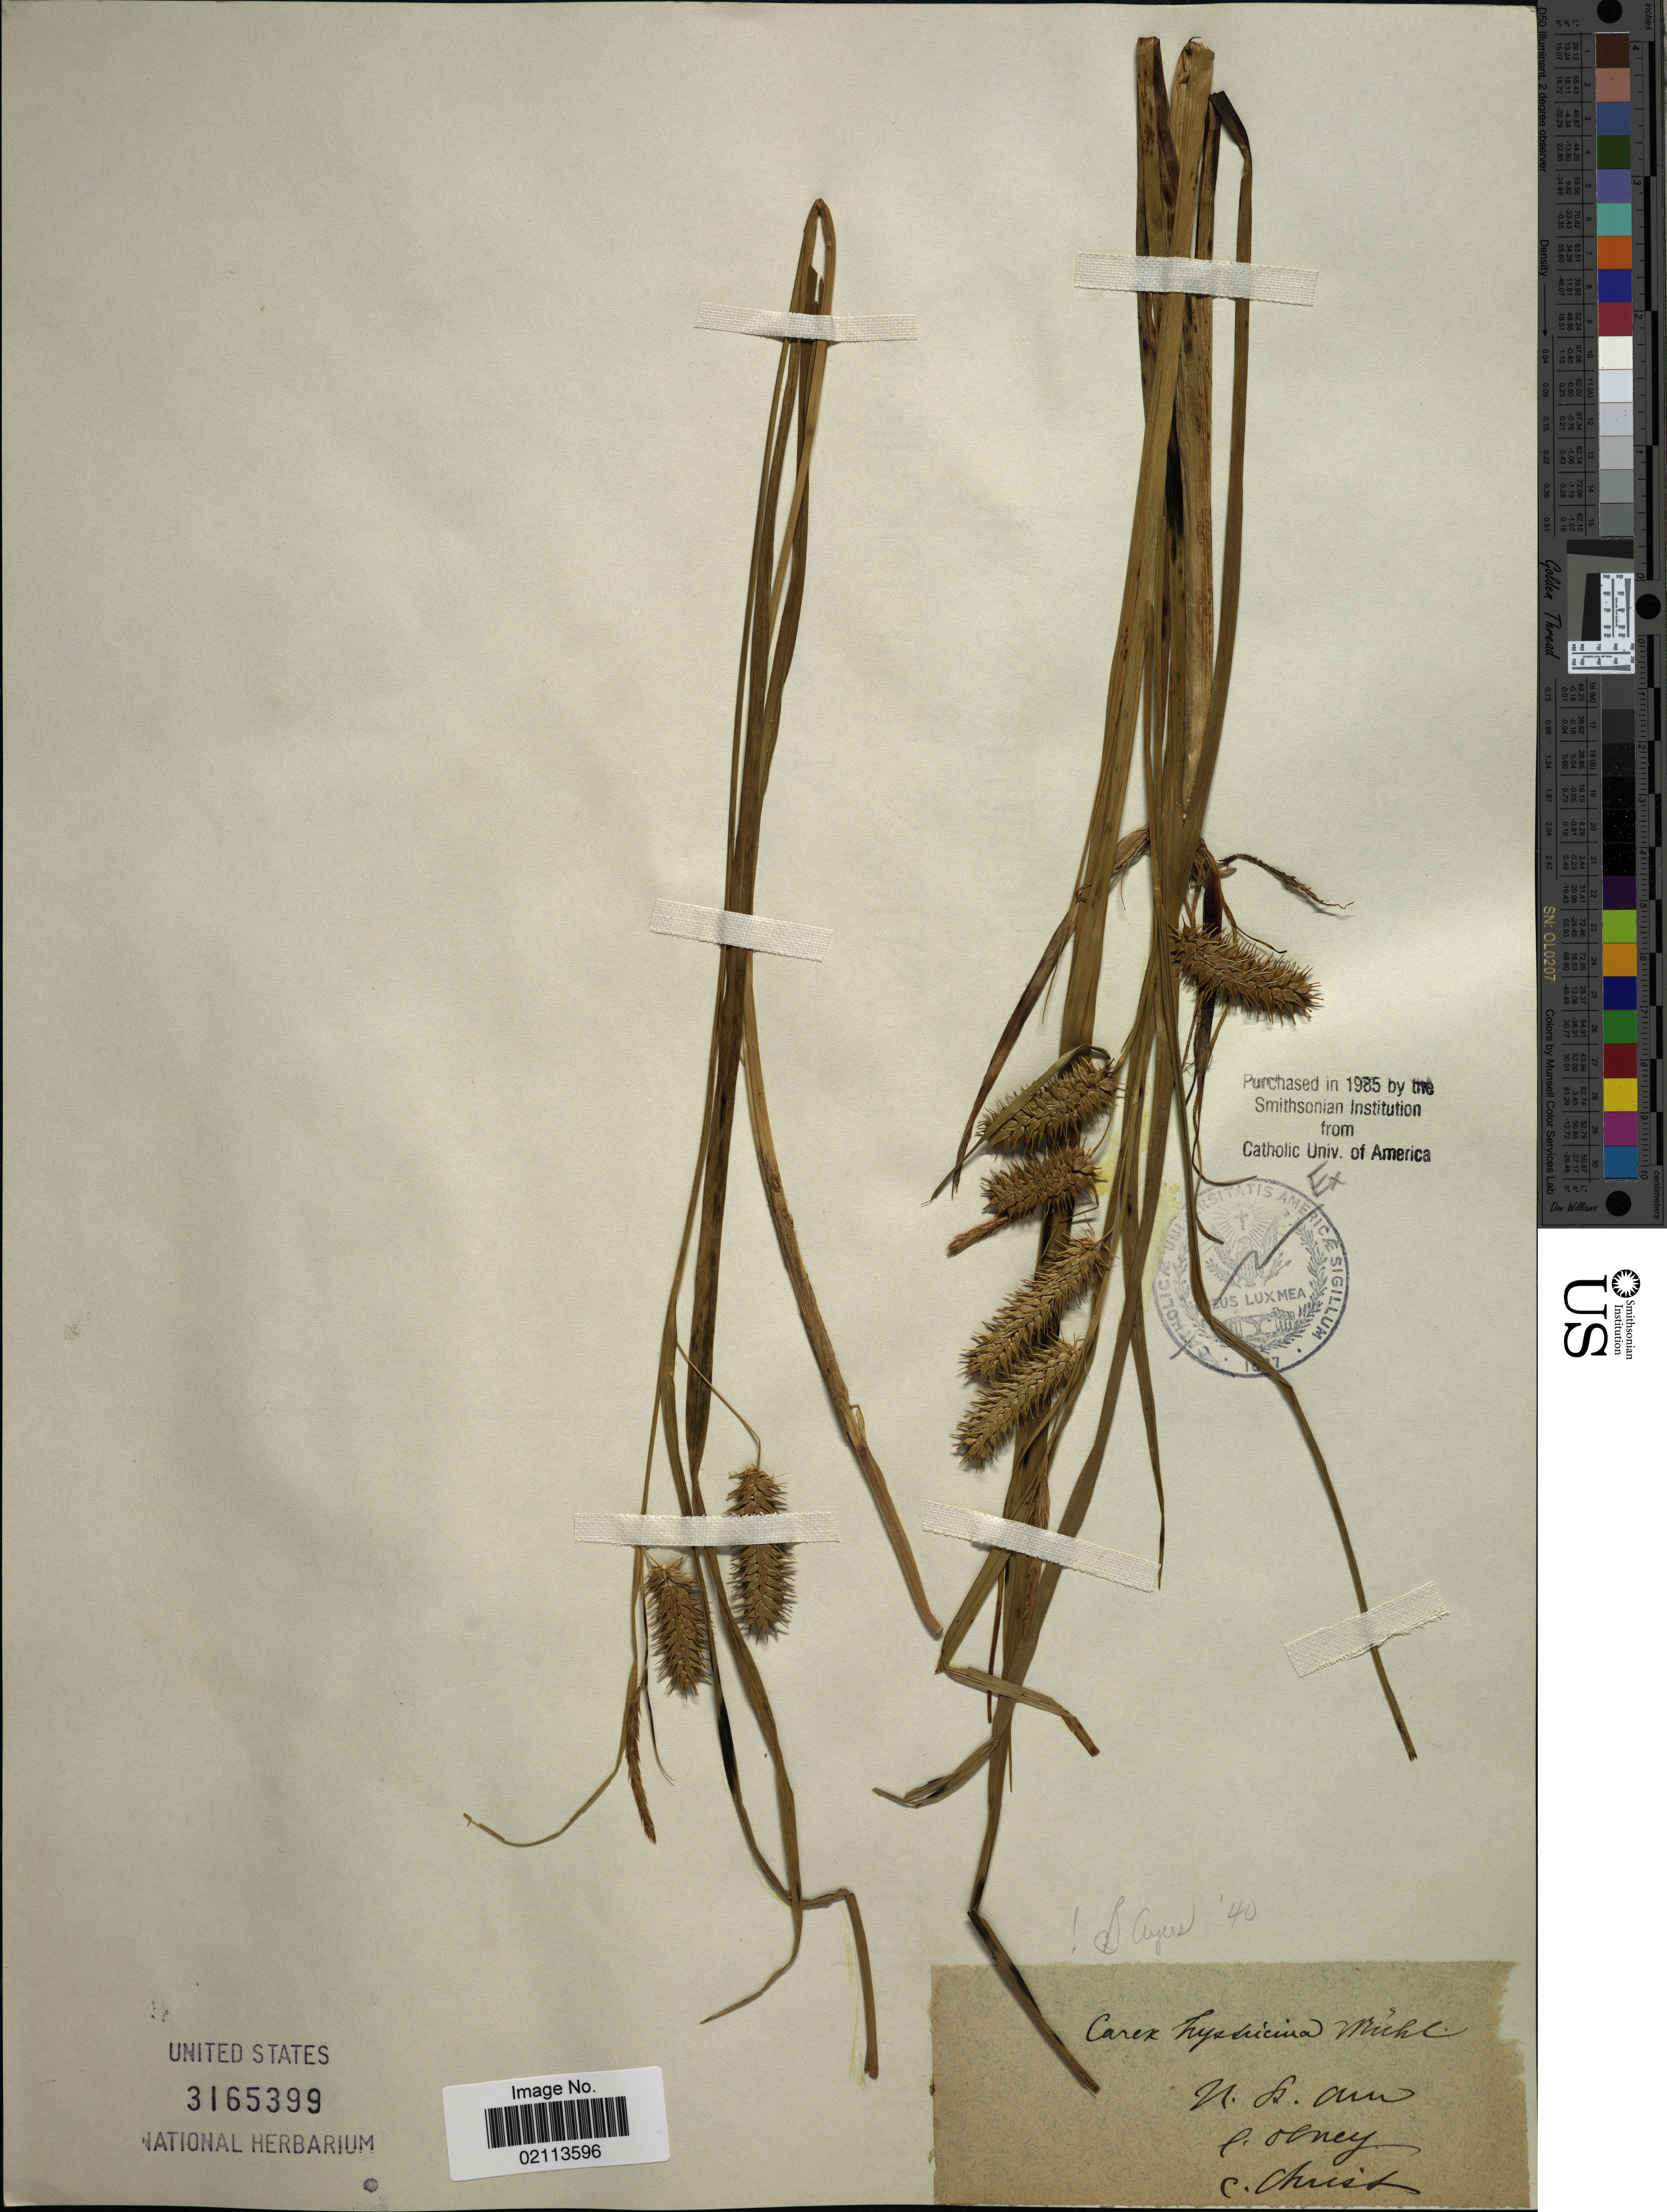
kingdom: Plantae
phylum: Tracheophyta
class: Liliopsida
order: Poales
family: Cyperaceae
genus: Carex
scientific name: Carex hystericina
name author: Muhl. ex Willd.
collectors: Olney & Christ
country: United States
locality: N.P.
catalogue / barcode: US 3165399